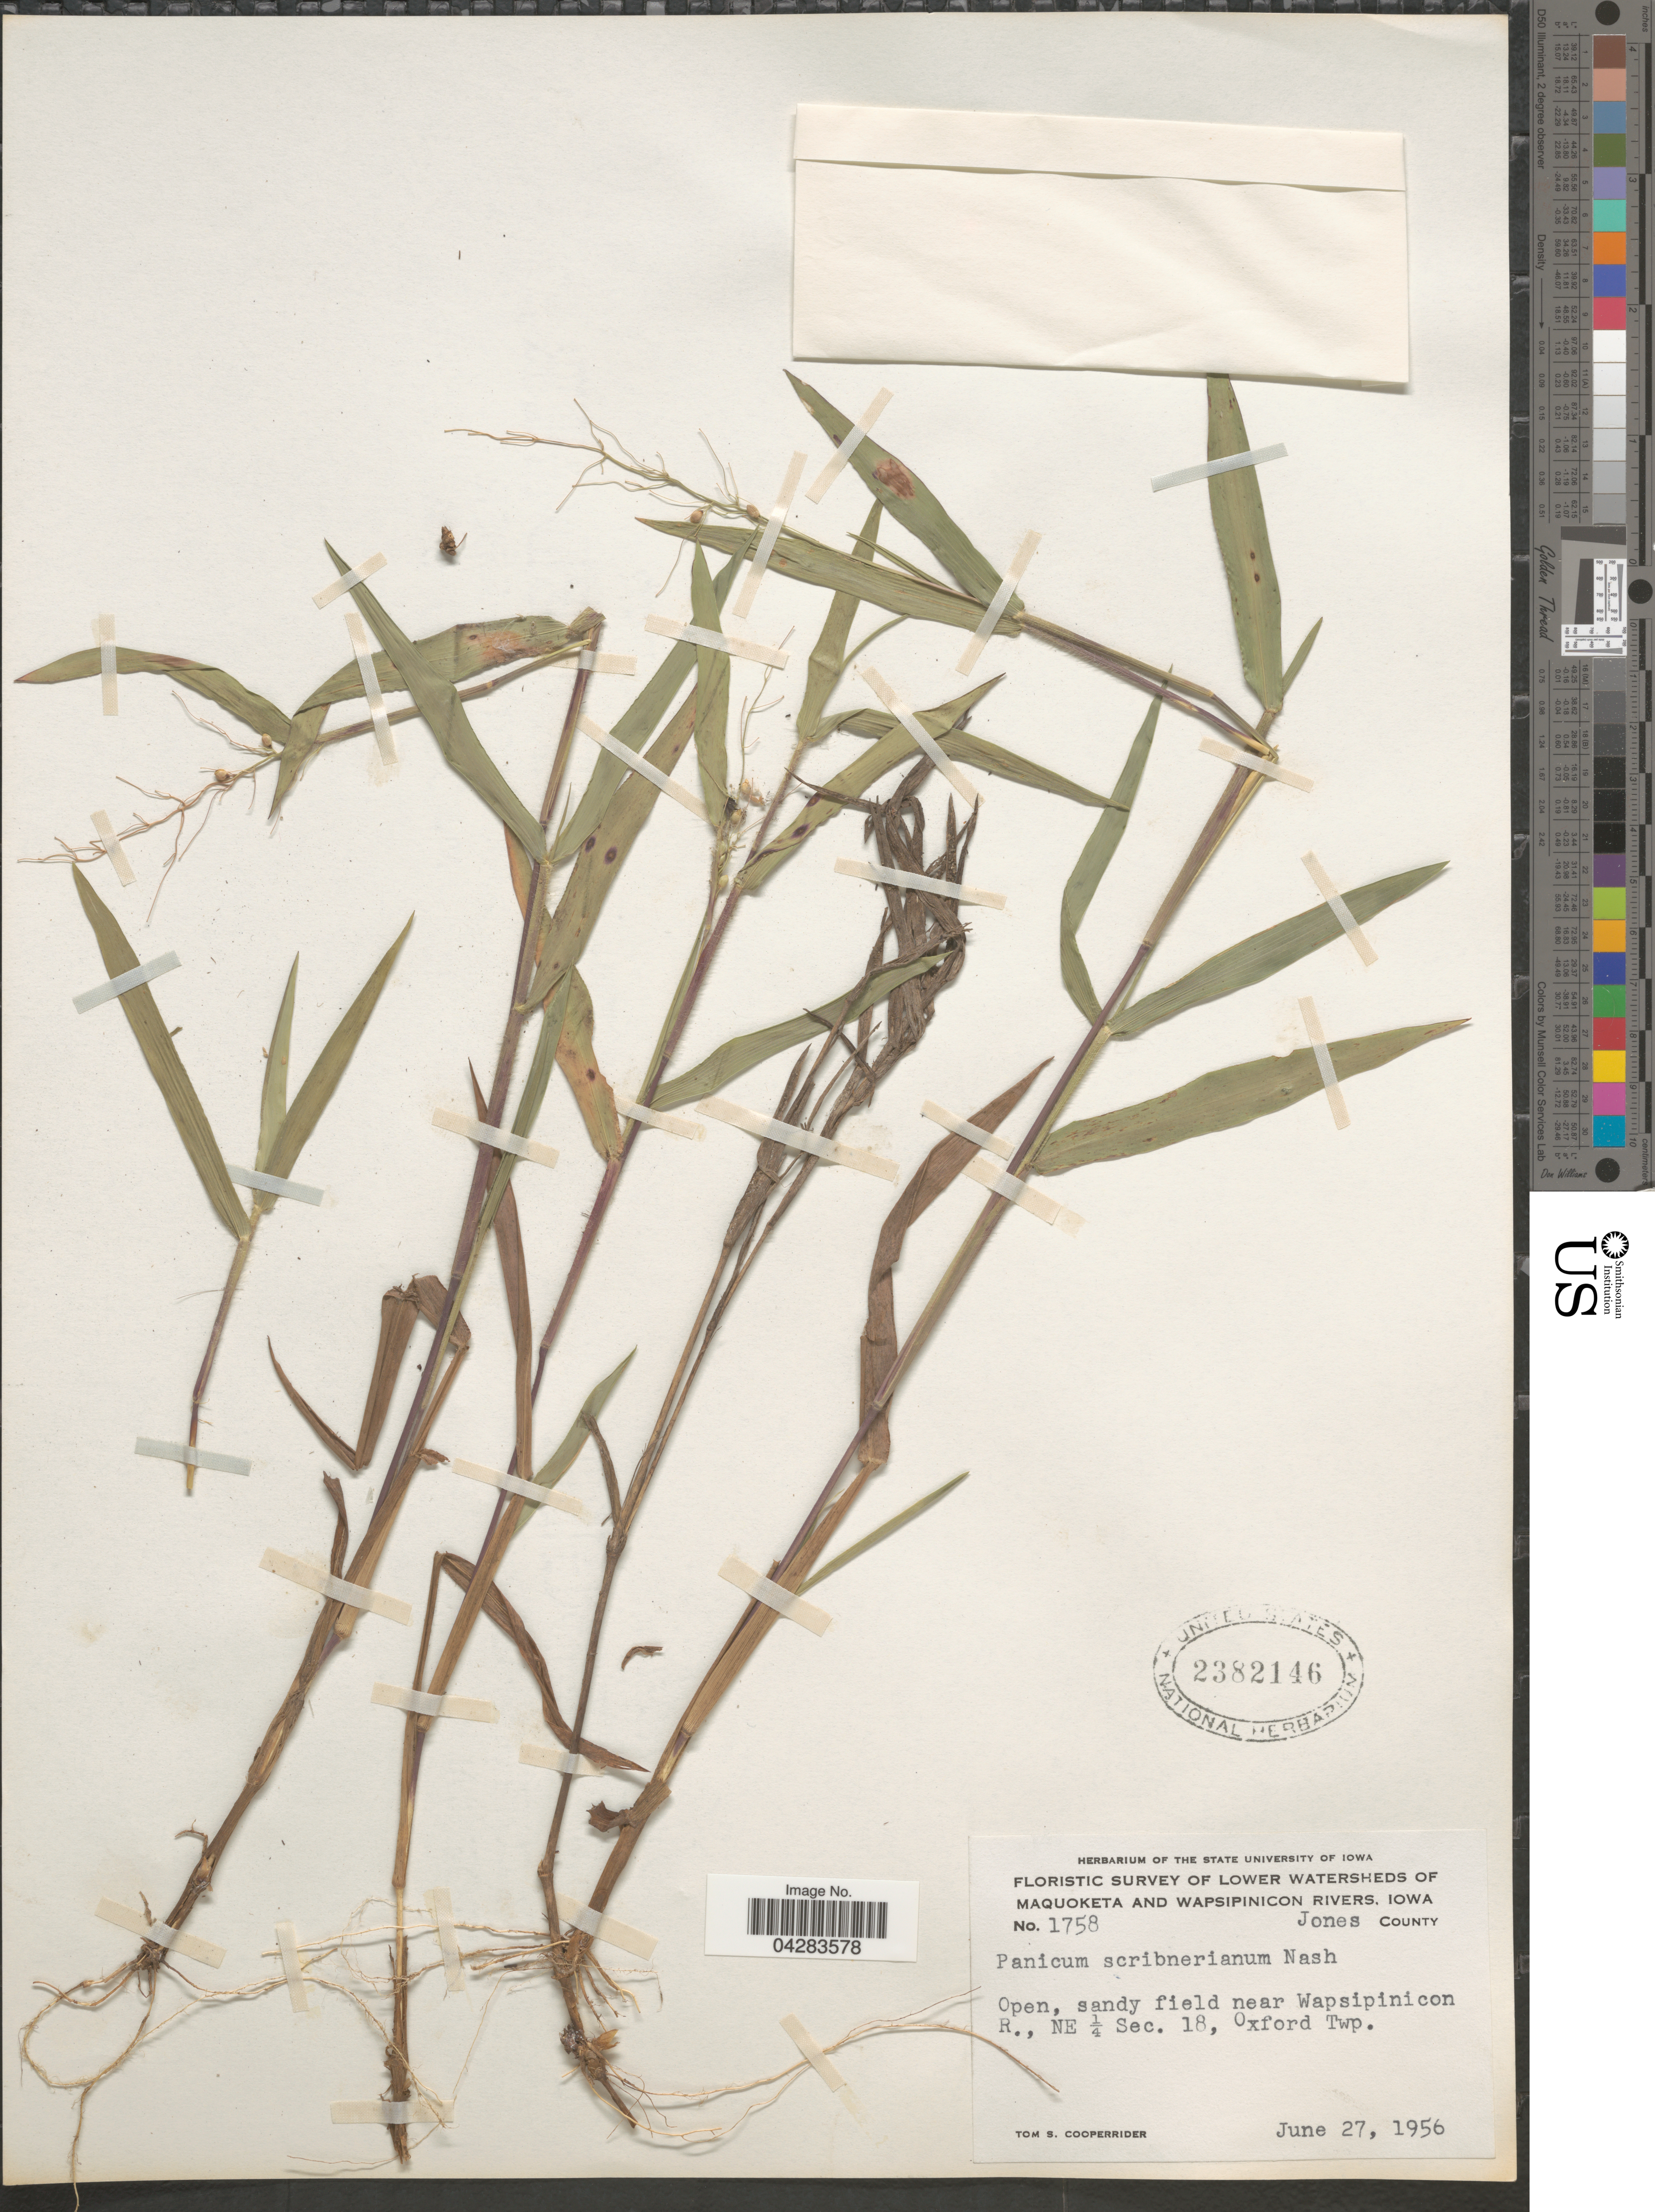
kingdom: Plantae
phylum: Tracheophyta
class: Liliopsida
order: Poales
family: Poaceae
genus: Dichanthelium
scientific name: Dichanthelium oligosanthes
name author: (Schult.) Gould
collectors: T. S. Cooperrider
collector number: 1758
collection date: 1956-06-27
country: United States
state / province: Iowa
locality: Floristic Survey of Lower Watersheds of Maquoketa and Wapsipinicon Rivers. Jones County. Near Wapsipinicon R., NE ¼ Sec. 18, Oxford Twp.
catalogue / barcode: US 2382146